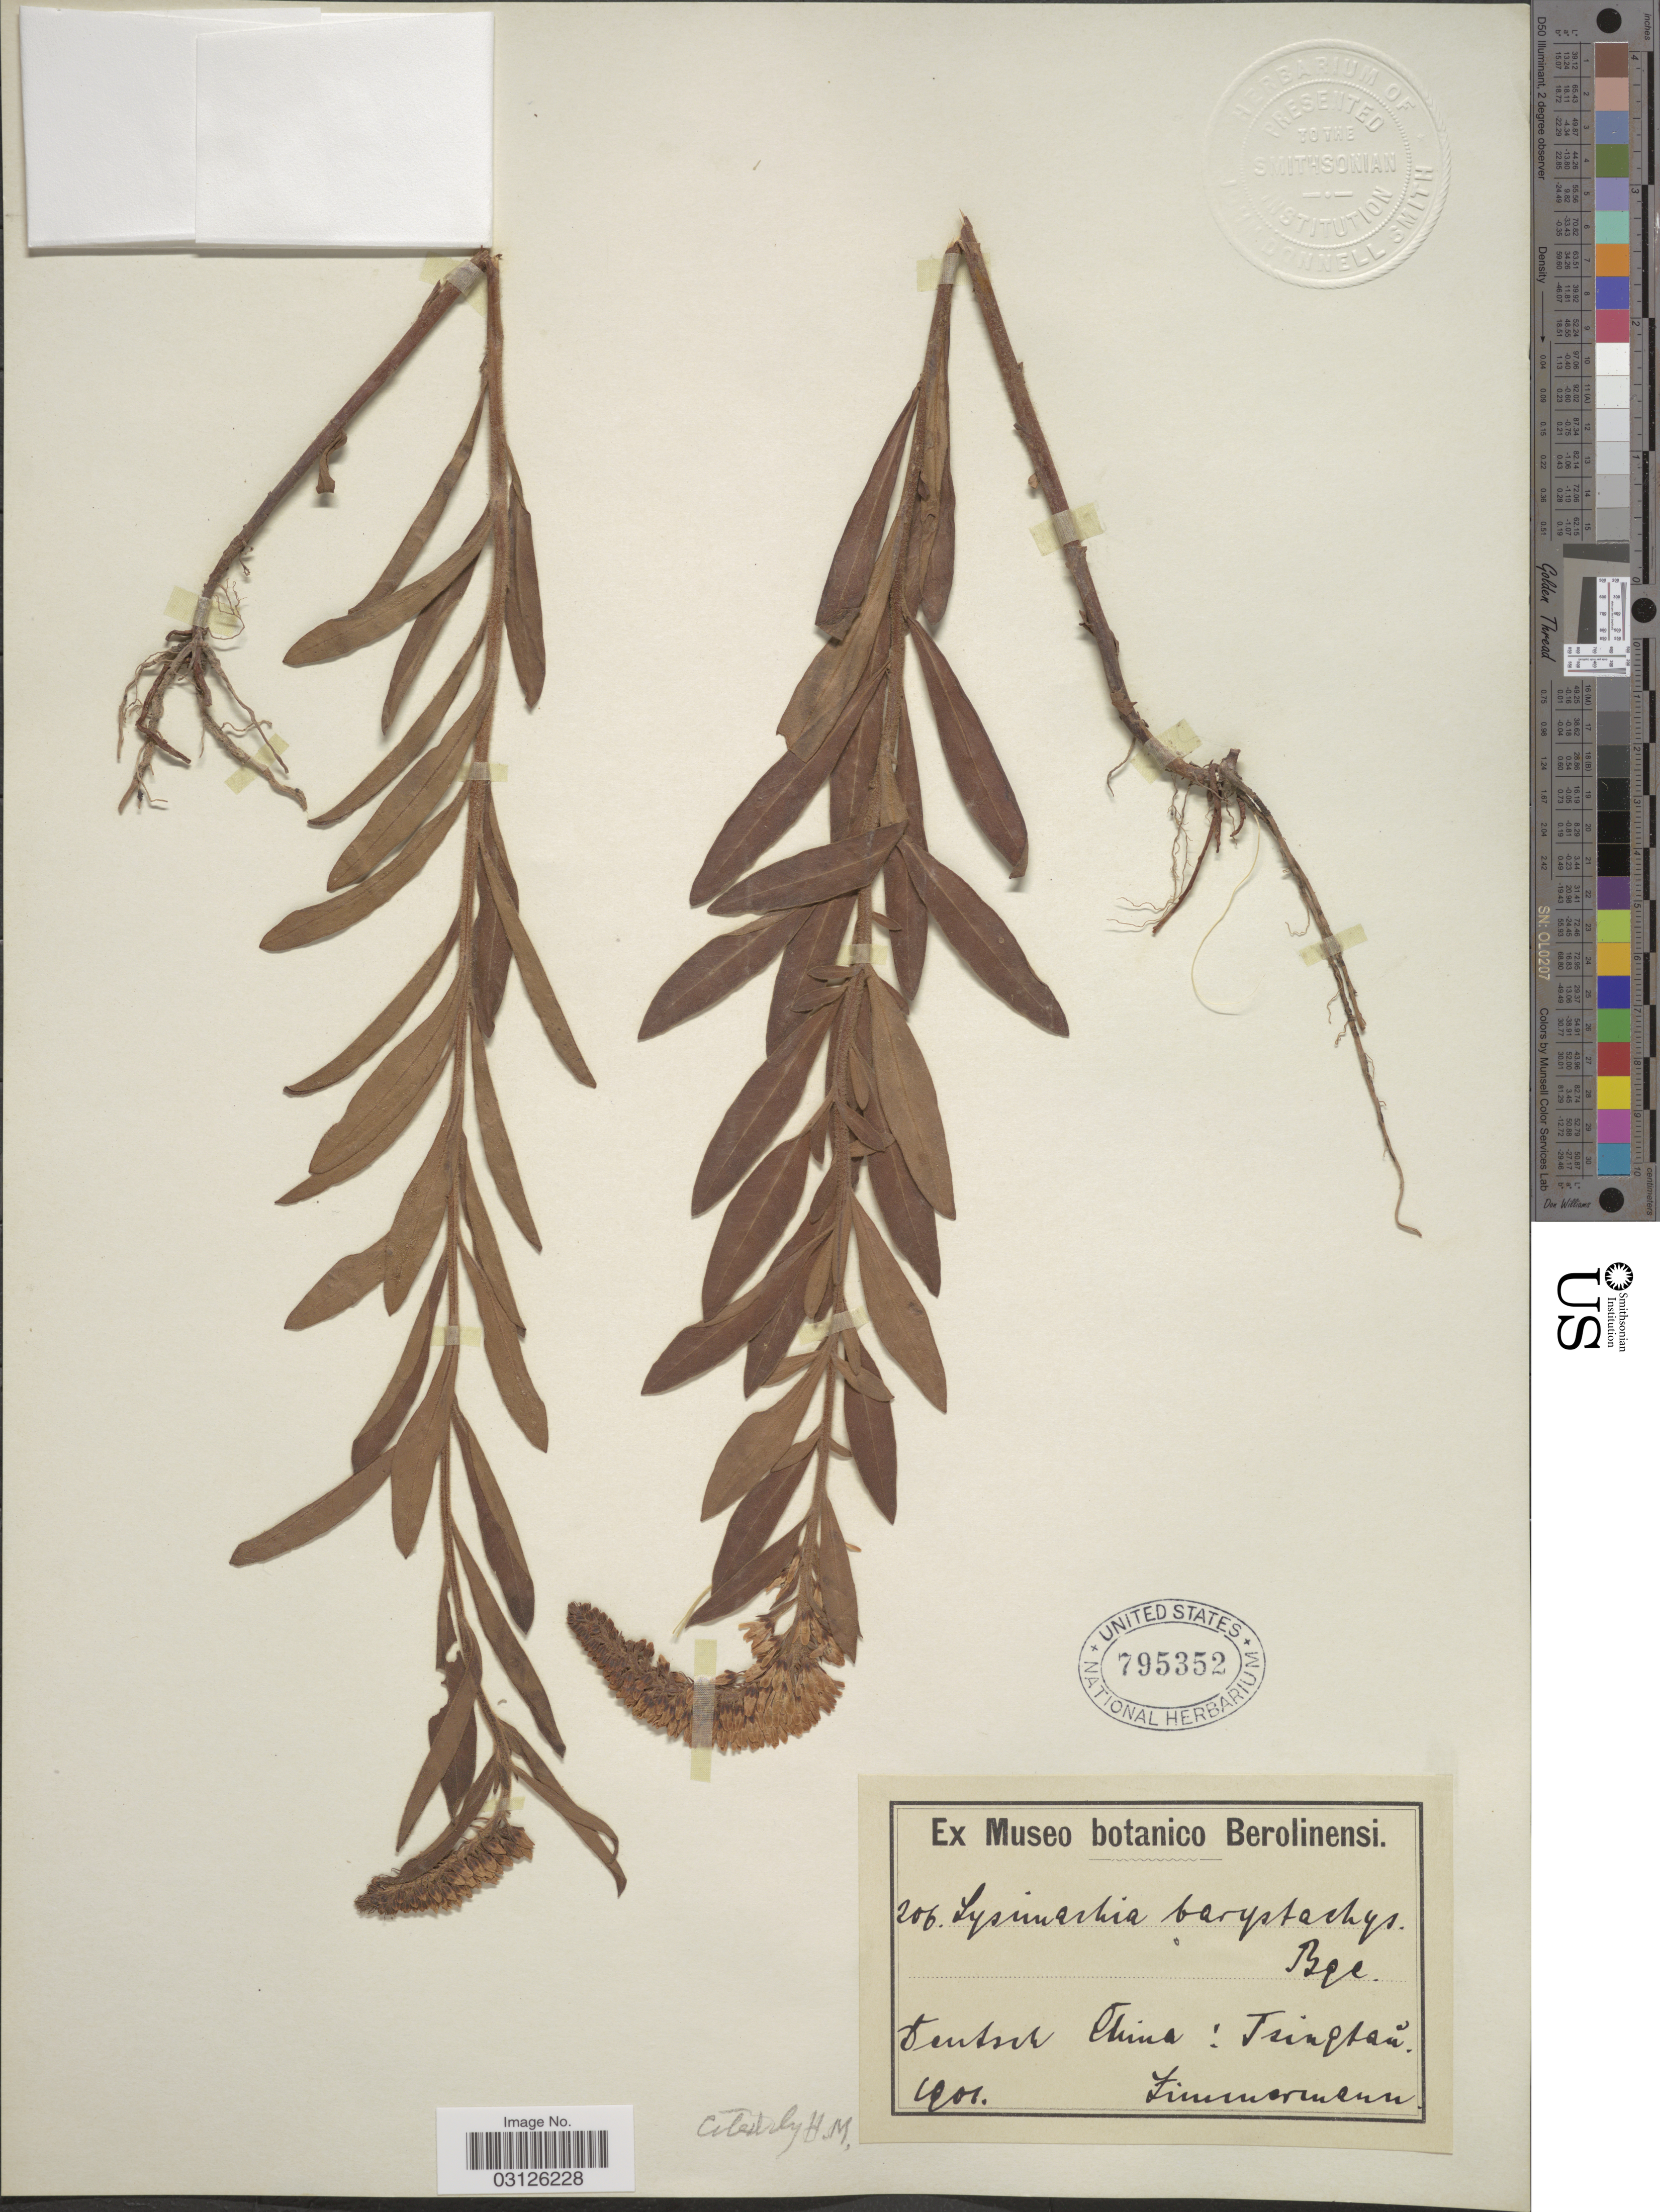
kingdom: Plantae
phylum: Tracheophyta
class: Magnoliopsida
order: Ericales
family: Primulaceae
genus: Lysimachia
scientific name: Lysimachia barystachys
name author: Bunge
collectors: -. Zimmermann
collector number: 206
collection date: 1901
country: China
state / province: Shandong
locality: Deutsch China: Tsingtau.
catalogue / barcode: US 795352